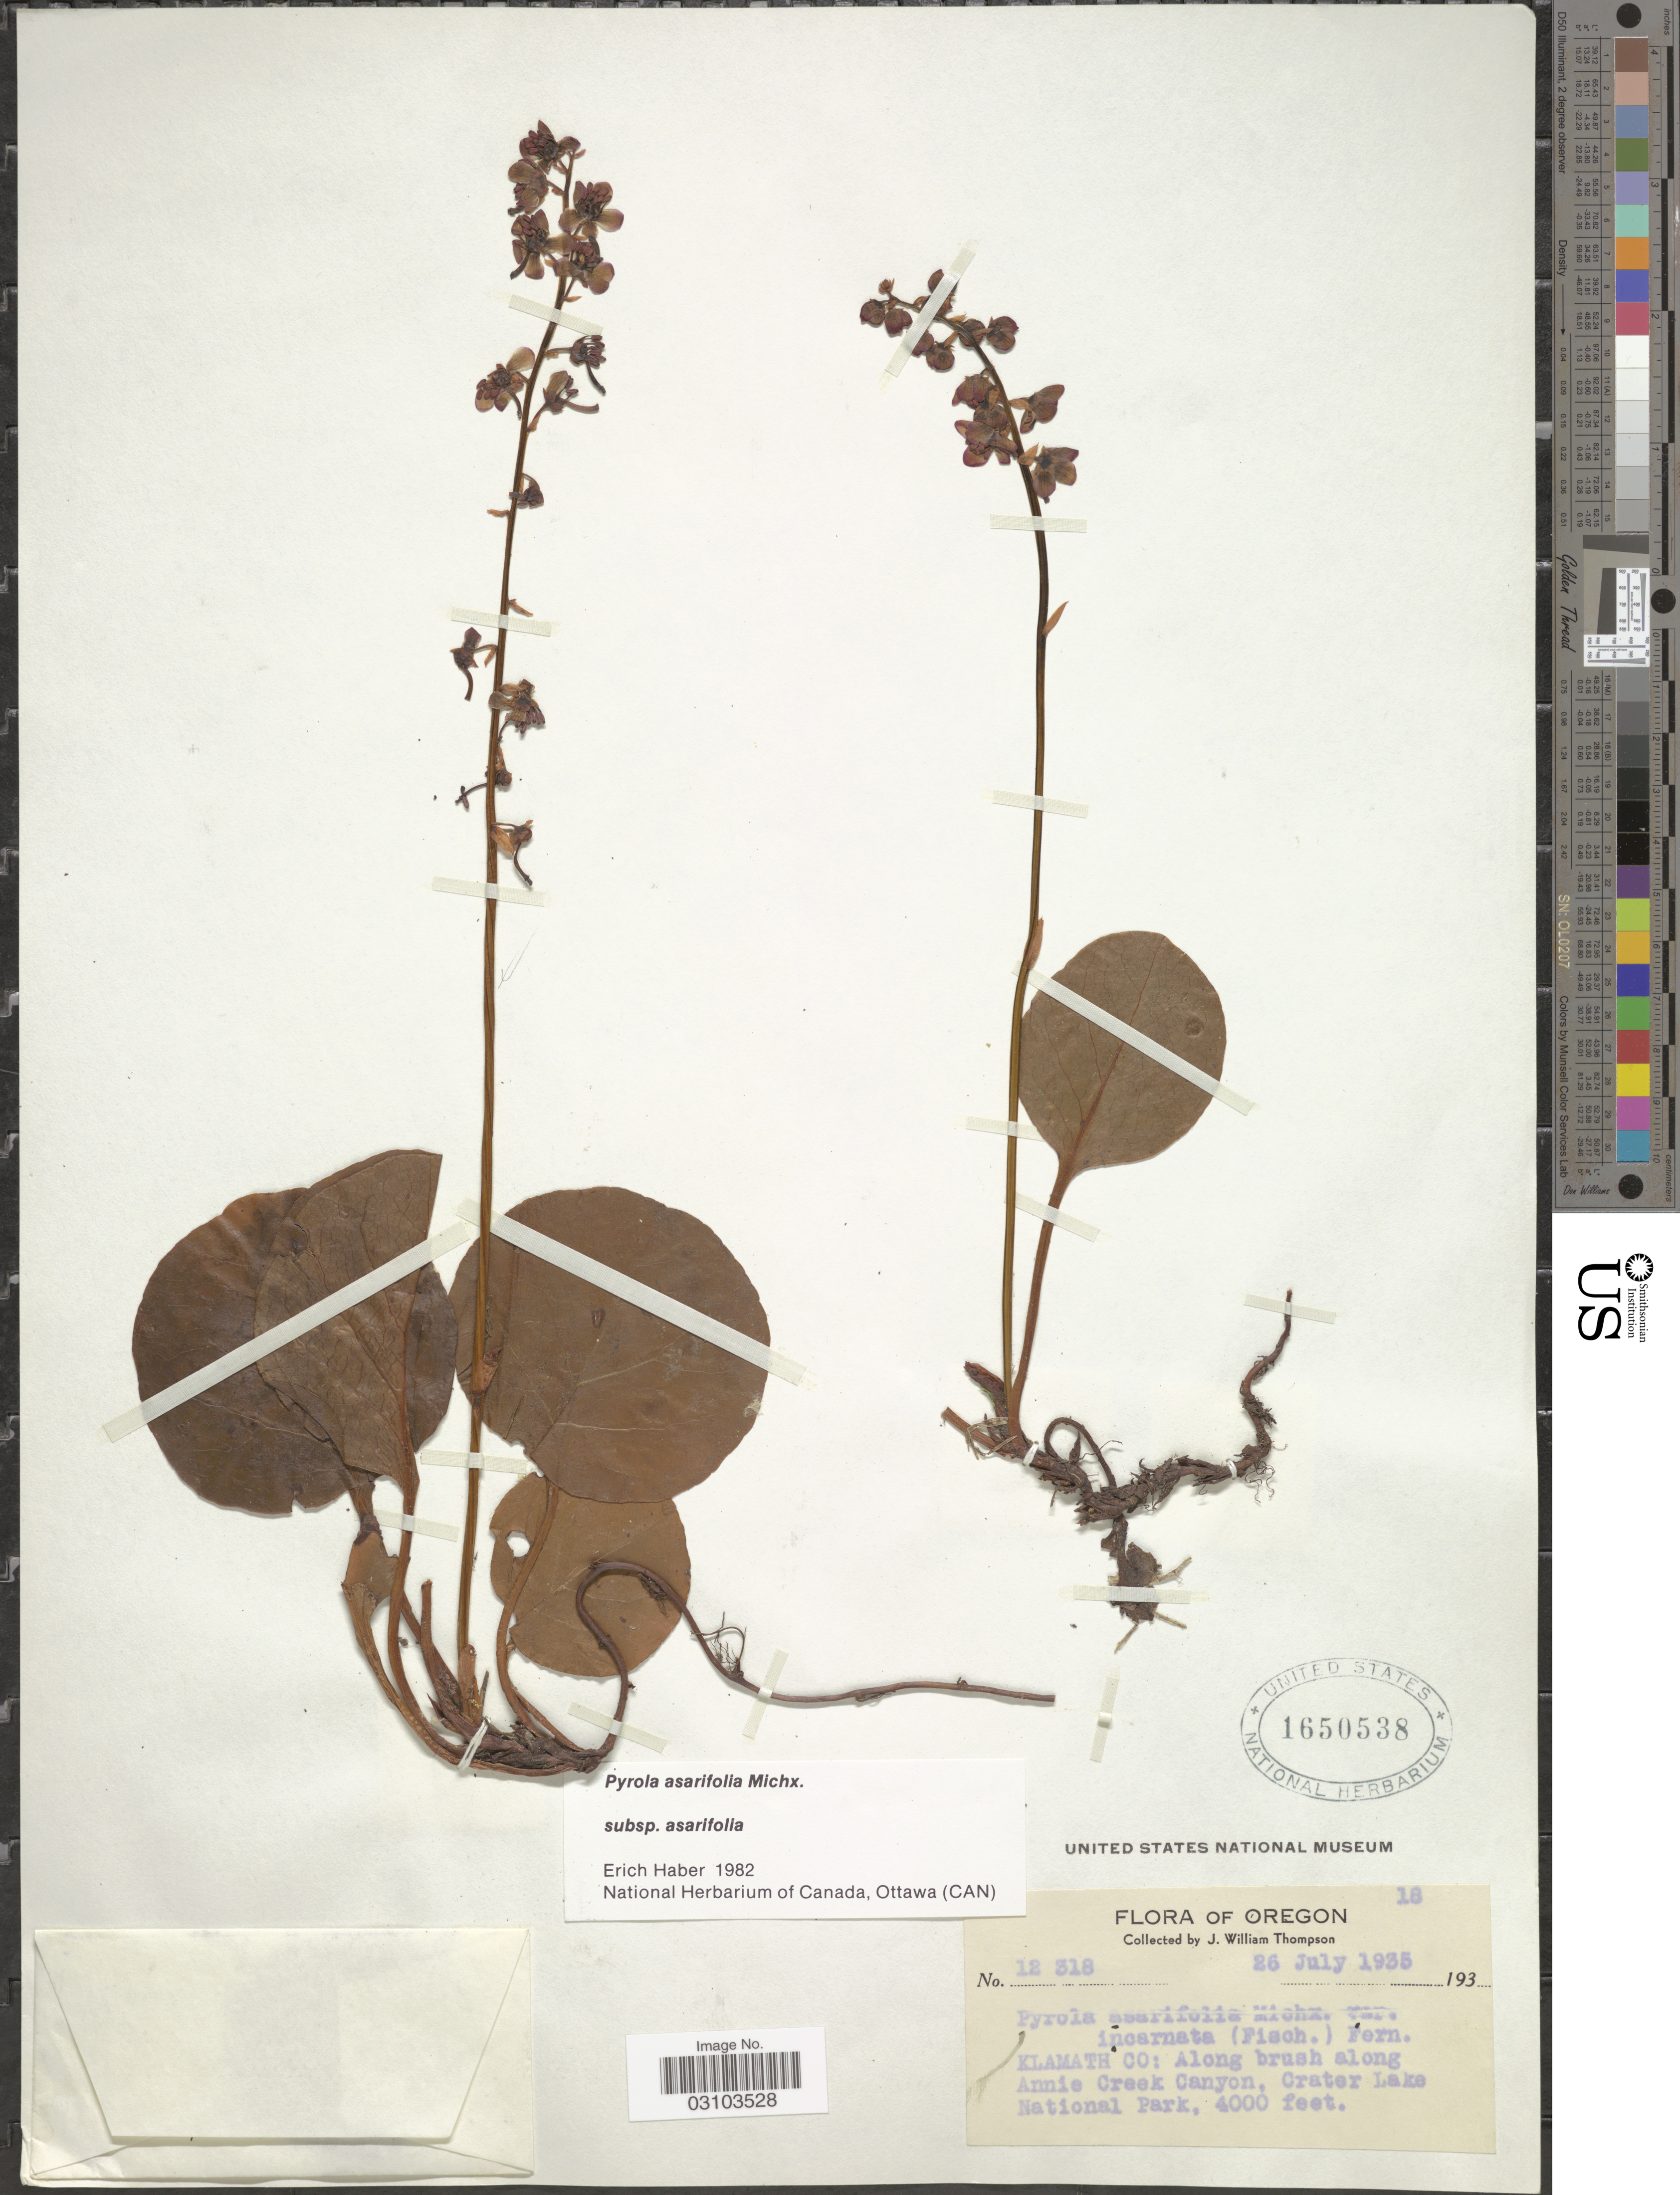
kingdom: Plantae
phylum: Tracheophyta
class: Magnoliopsida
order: Ericales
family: Ericaceae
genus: Pyrola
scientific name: Pyrola asarifolia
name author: Michx.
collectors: J. W. Thompson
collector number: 12318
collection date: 1935-07-26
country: United States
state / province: Oregon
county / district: Klamath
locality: Klamath Co.: Along brush along Annie Creek Canyon, Crater Lake National Park.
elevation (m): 1219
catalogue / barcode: US 1650538